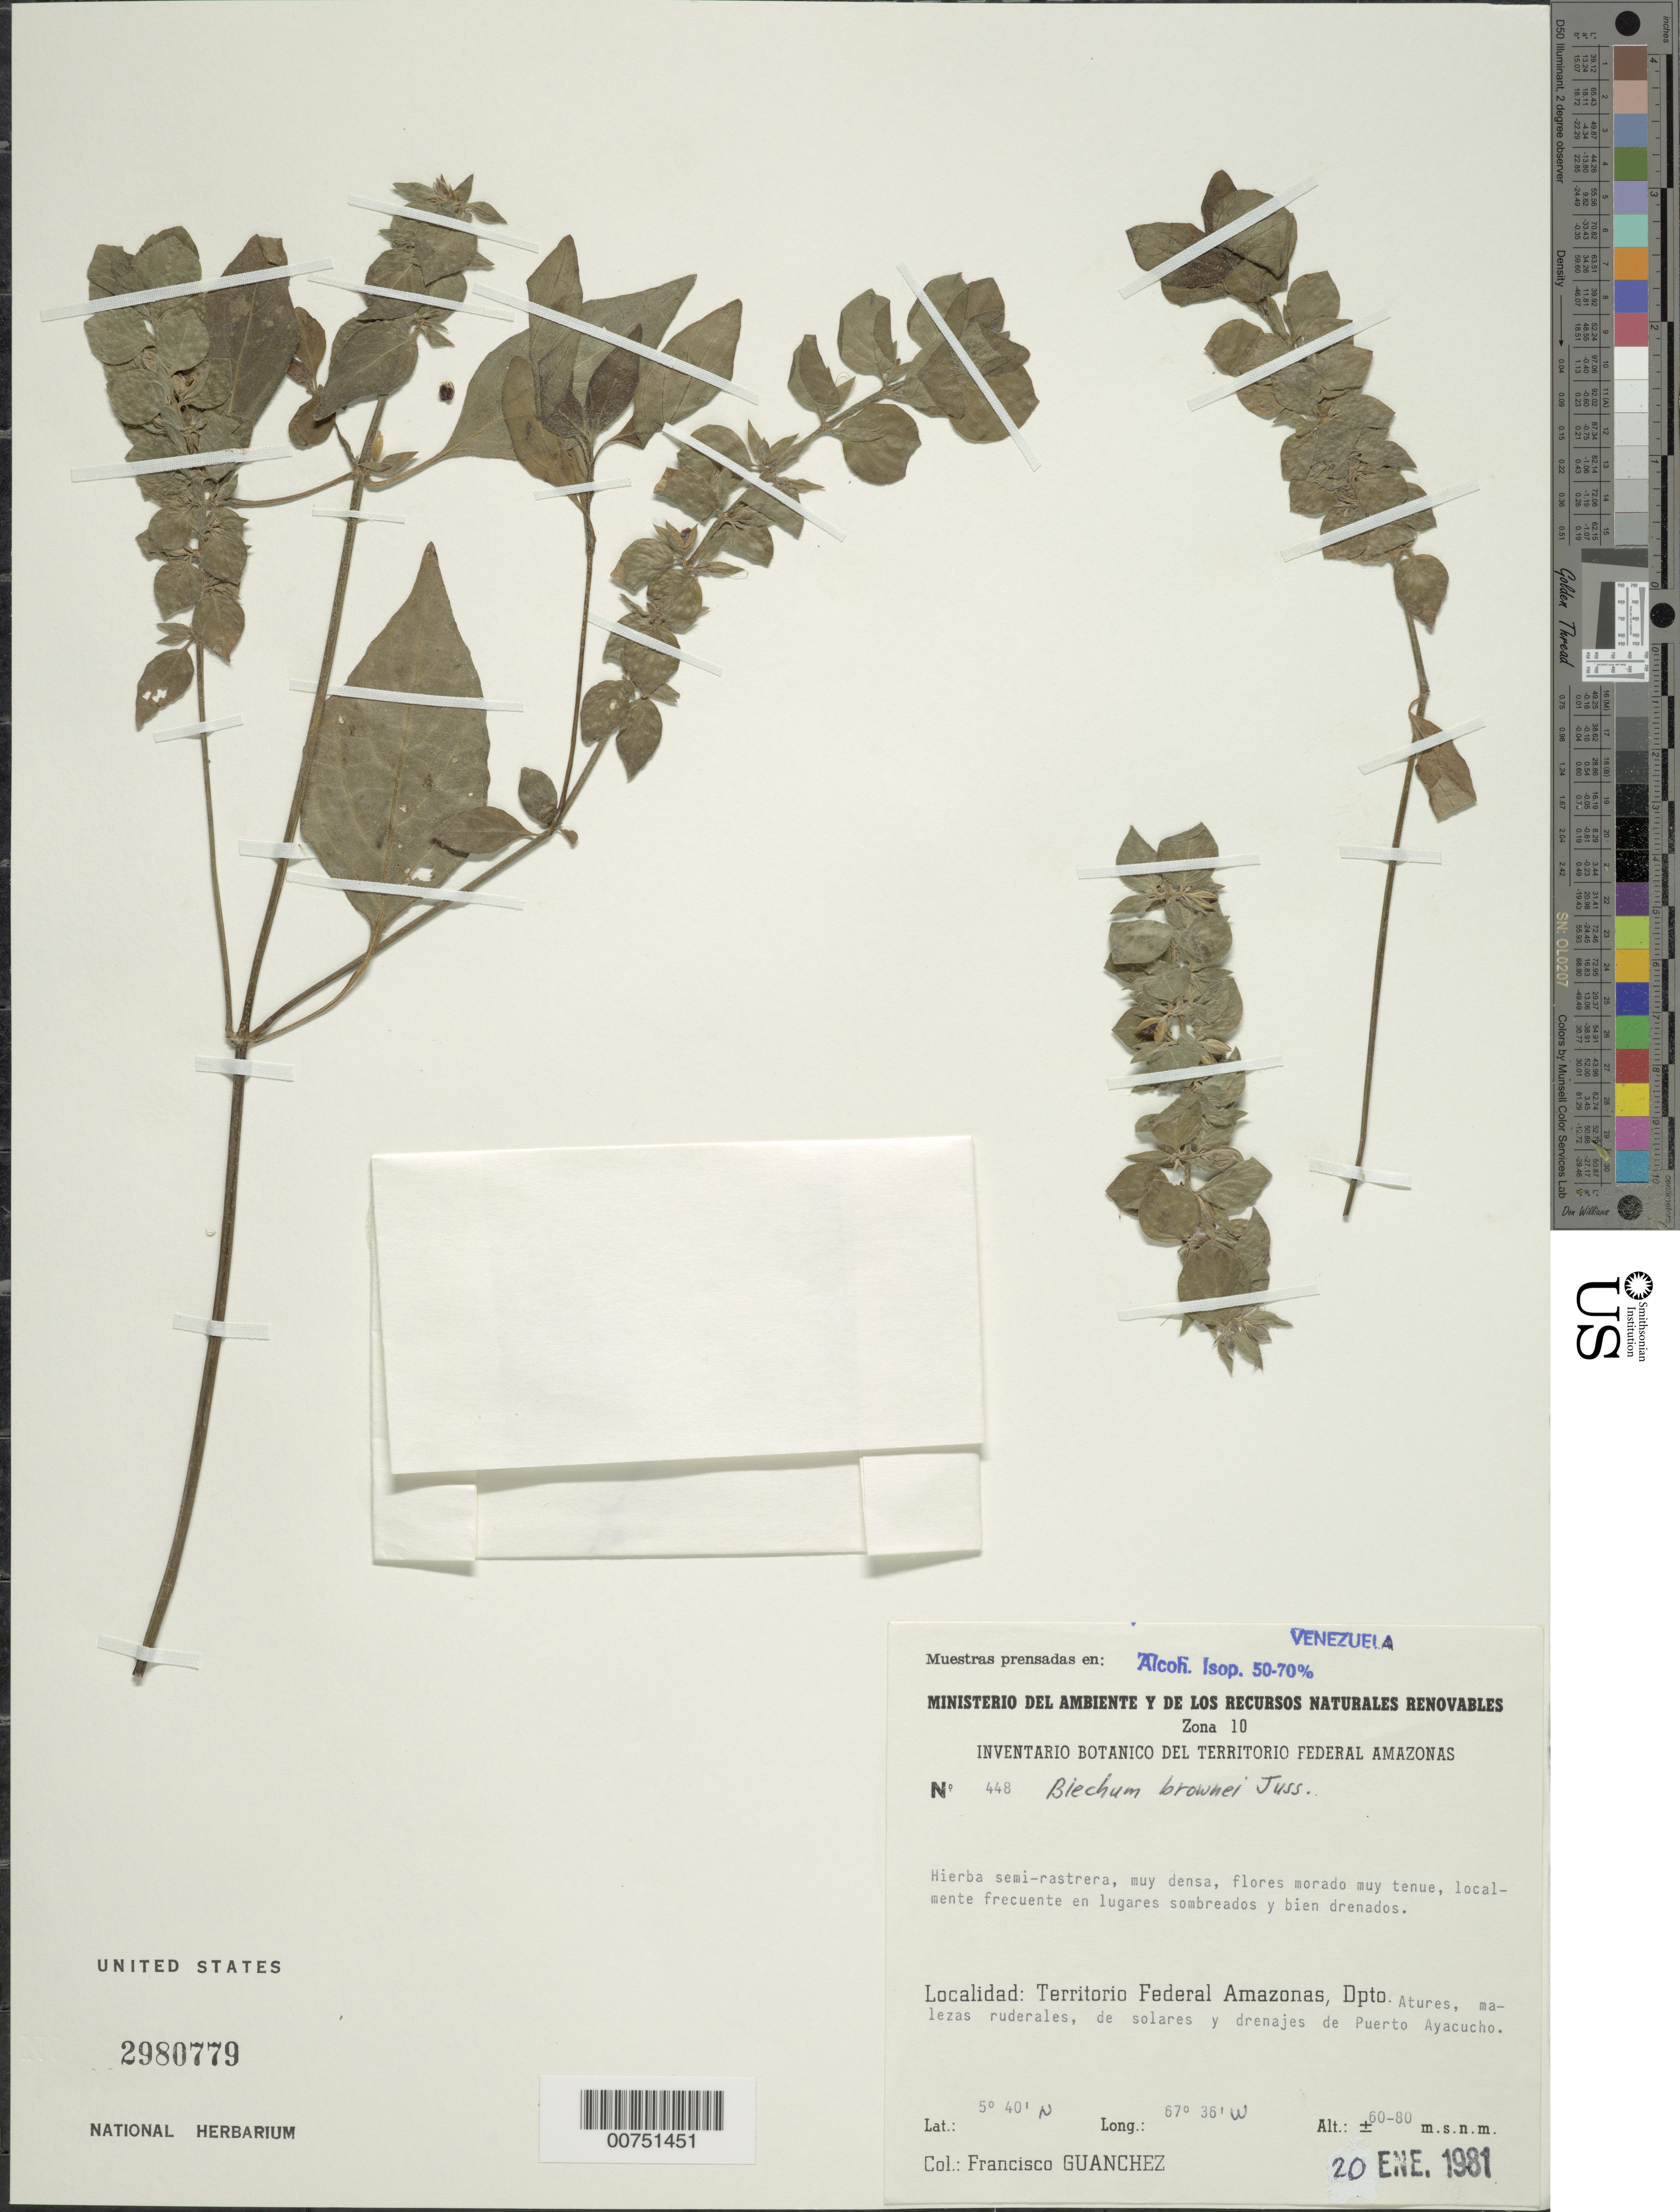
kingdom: Plantae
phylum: Tracheophyta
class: Magnoliopsida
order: Lamiales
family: Acanthaceae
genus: Blechum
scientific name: Blechum brownei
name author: Juss.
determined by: Wasshausen, Dieter C., (BOT), Smithsonian Institution - National Museum of Natural History (UNITED STATES)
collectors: F. Guánchez M.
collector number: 448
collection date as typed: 20-Jan-81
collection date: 1981-01-20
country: Venezuela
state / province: Amazonas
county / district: Atures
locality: malezas ruderales, de solares y drenajes de Puerto Ayacucho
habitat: Lugares sombreados y bien drenados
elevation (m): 60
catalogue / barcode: US 2980779